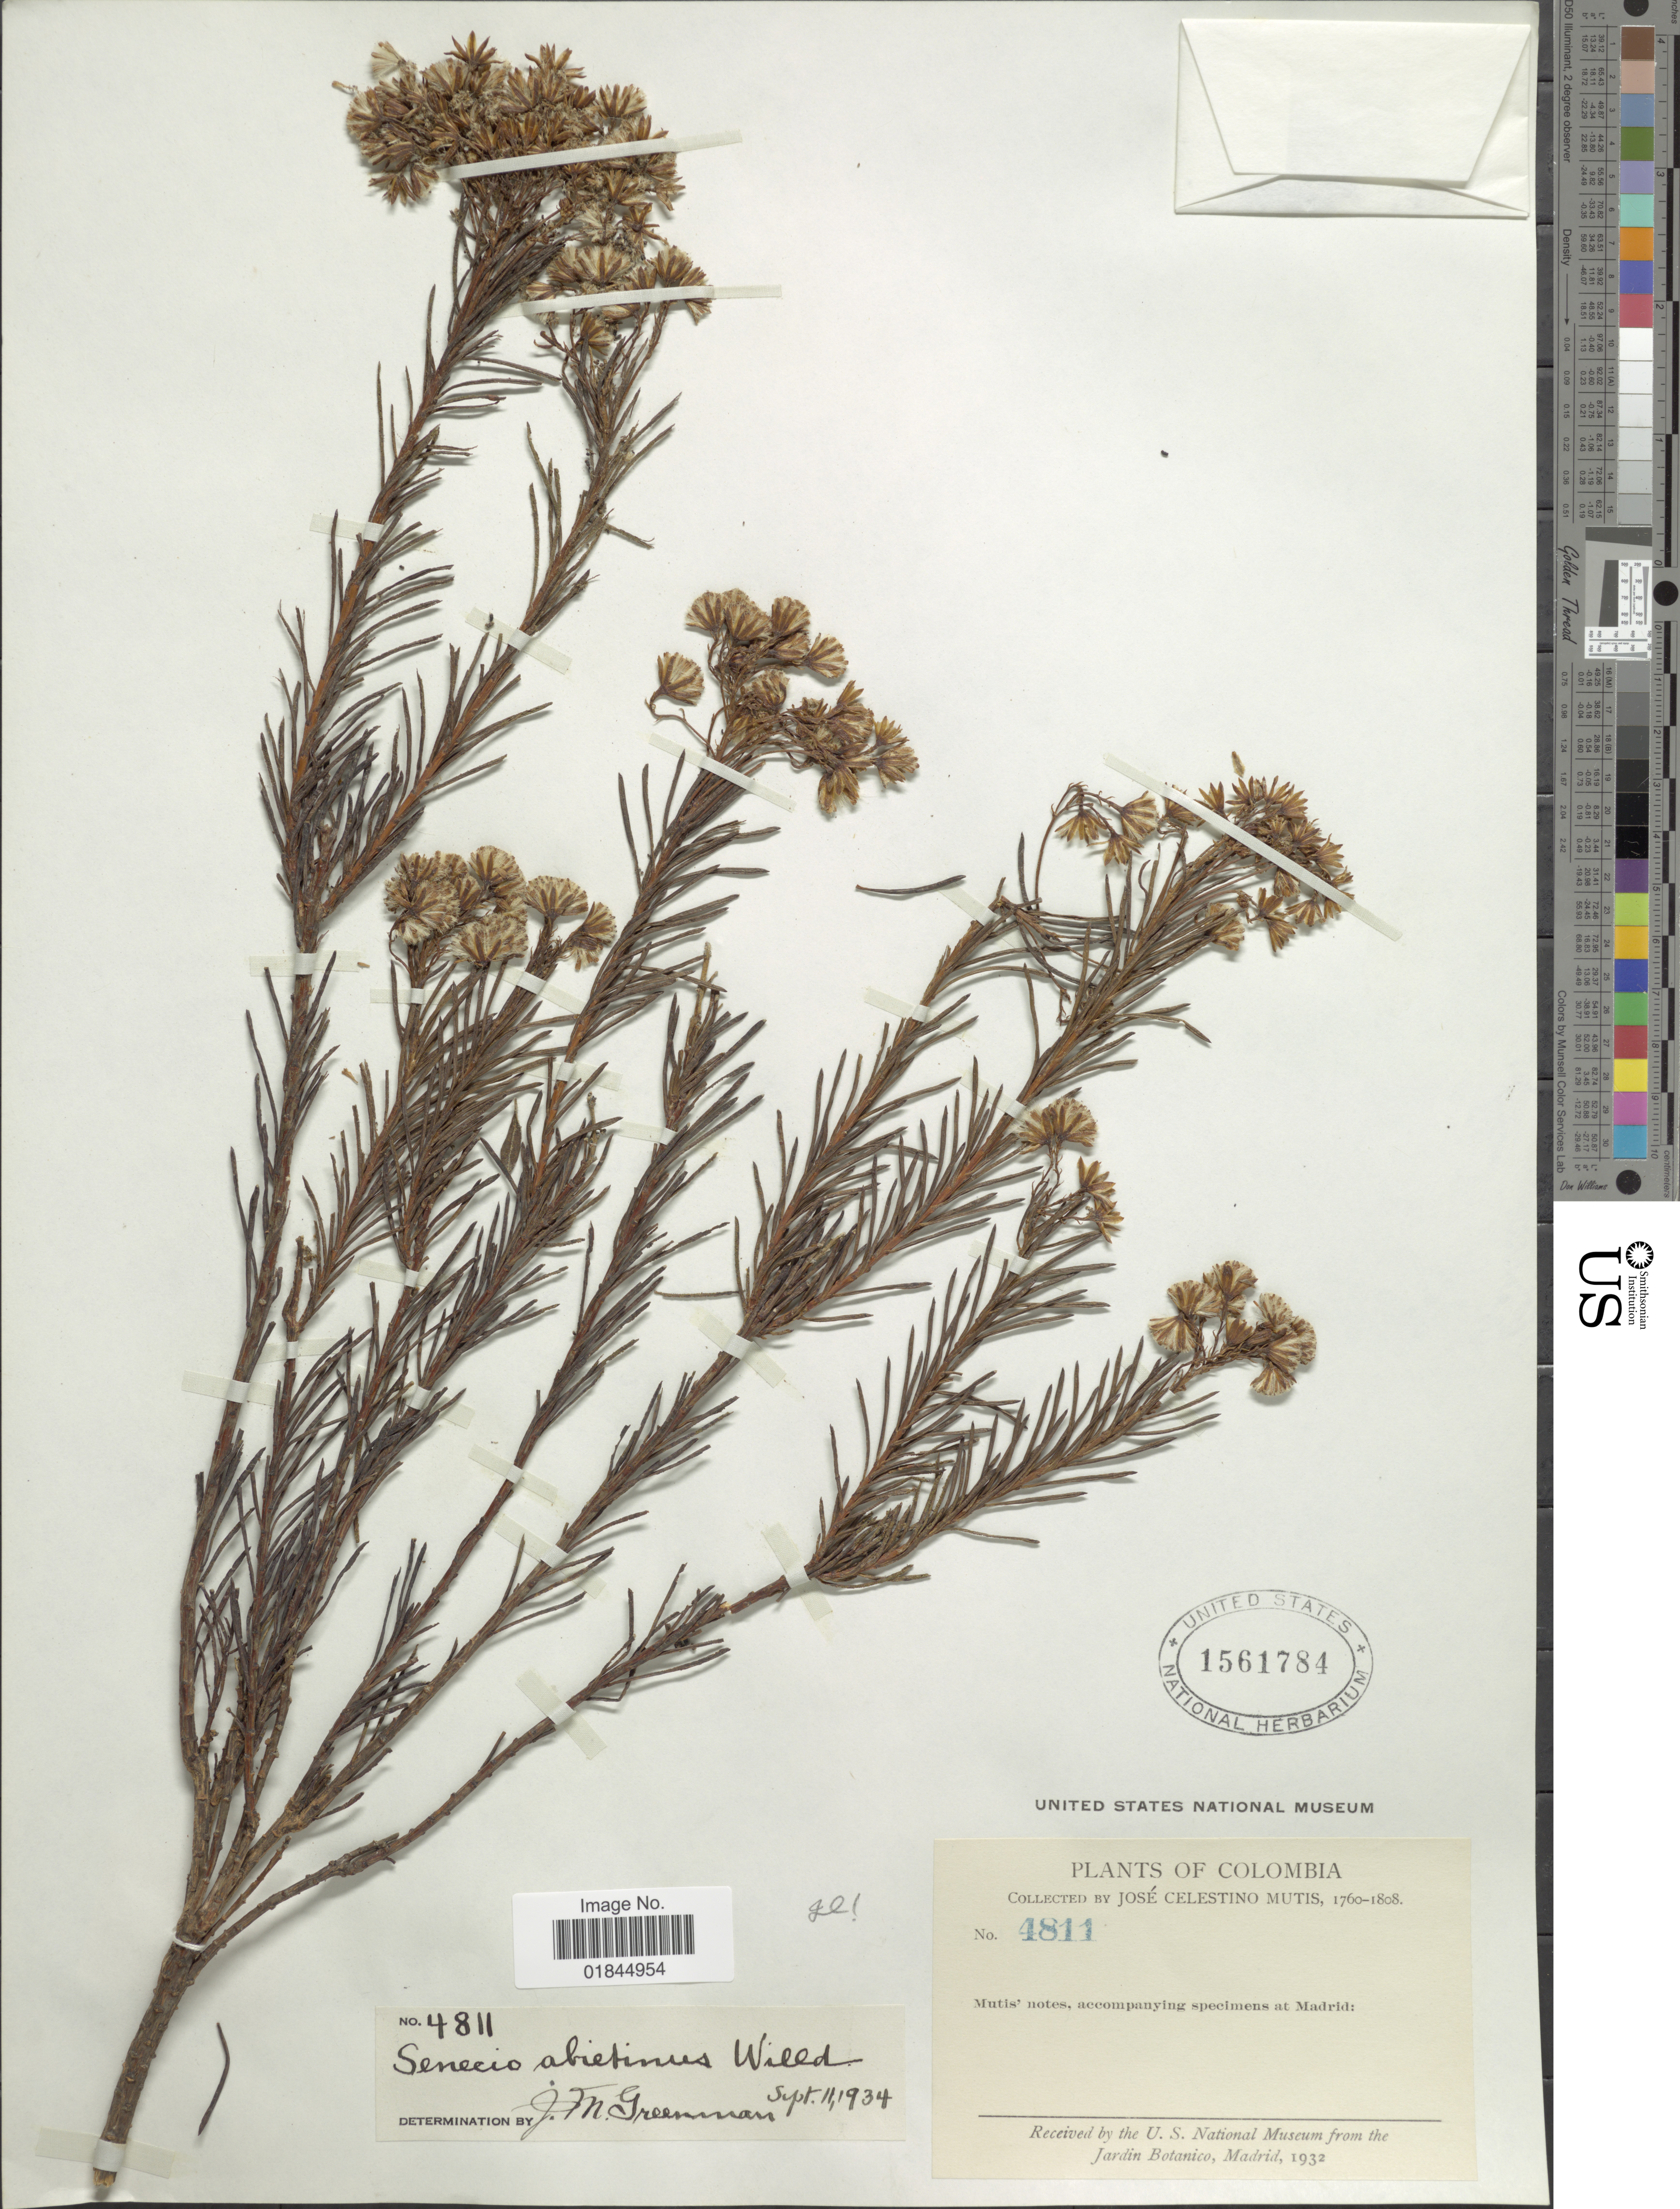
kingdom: Plantae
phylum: Tracheophyta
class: Magnoliopsida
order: Asterales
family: Asteraceae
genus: Pentacalia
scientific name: Pentacalia abietina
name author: (Willd. ex Wedd.) Cuatrec.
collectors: J. C. B. Mutis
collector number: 4811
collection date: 1760/1808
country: Colombia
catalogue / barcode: US 1561784